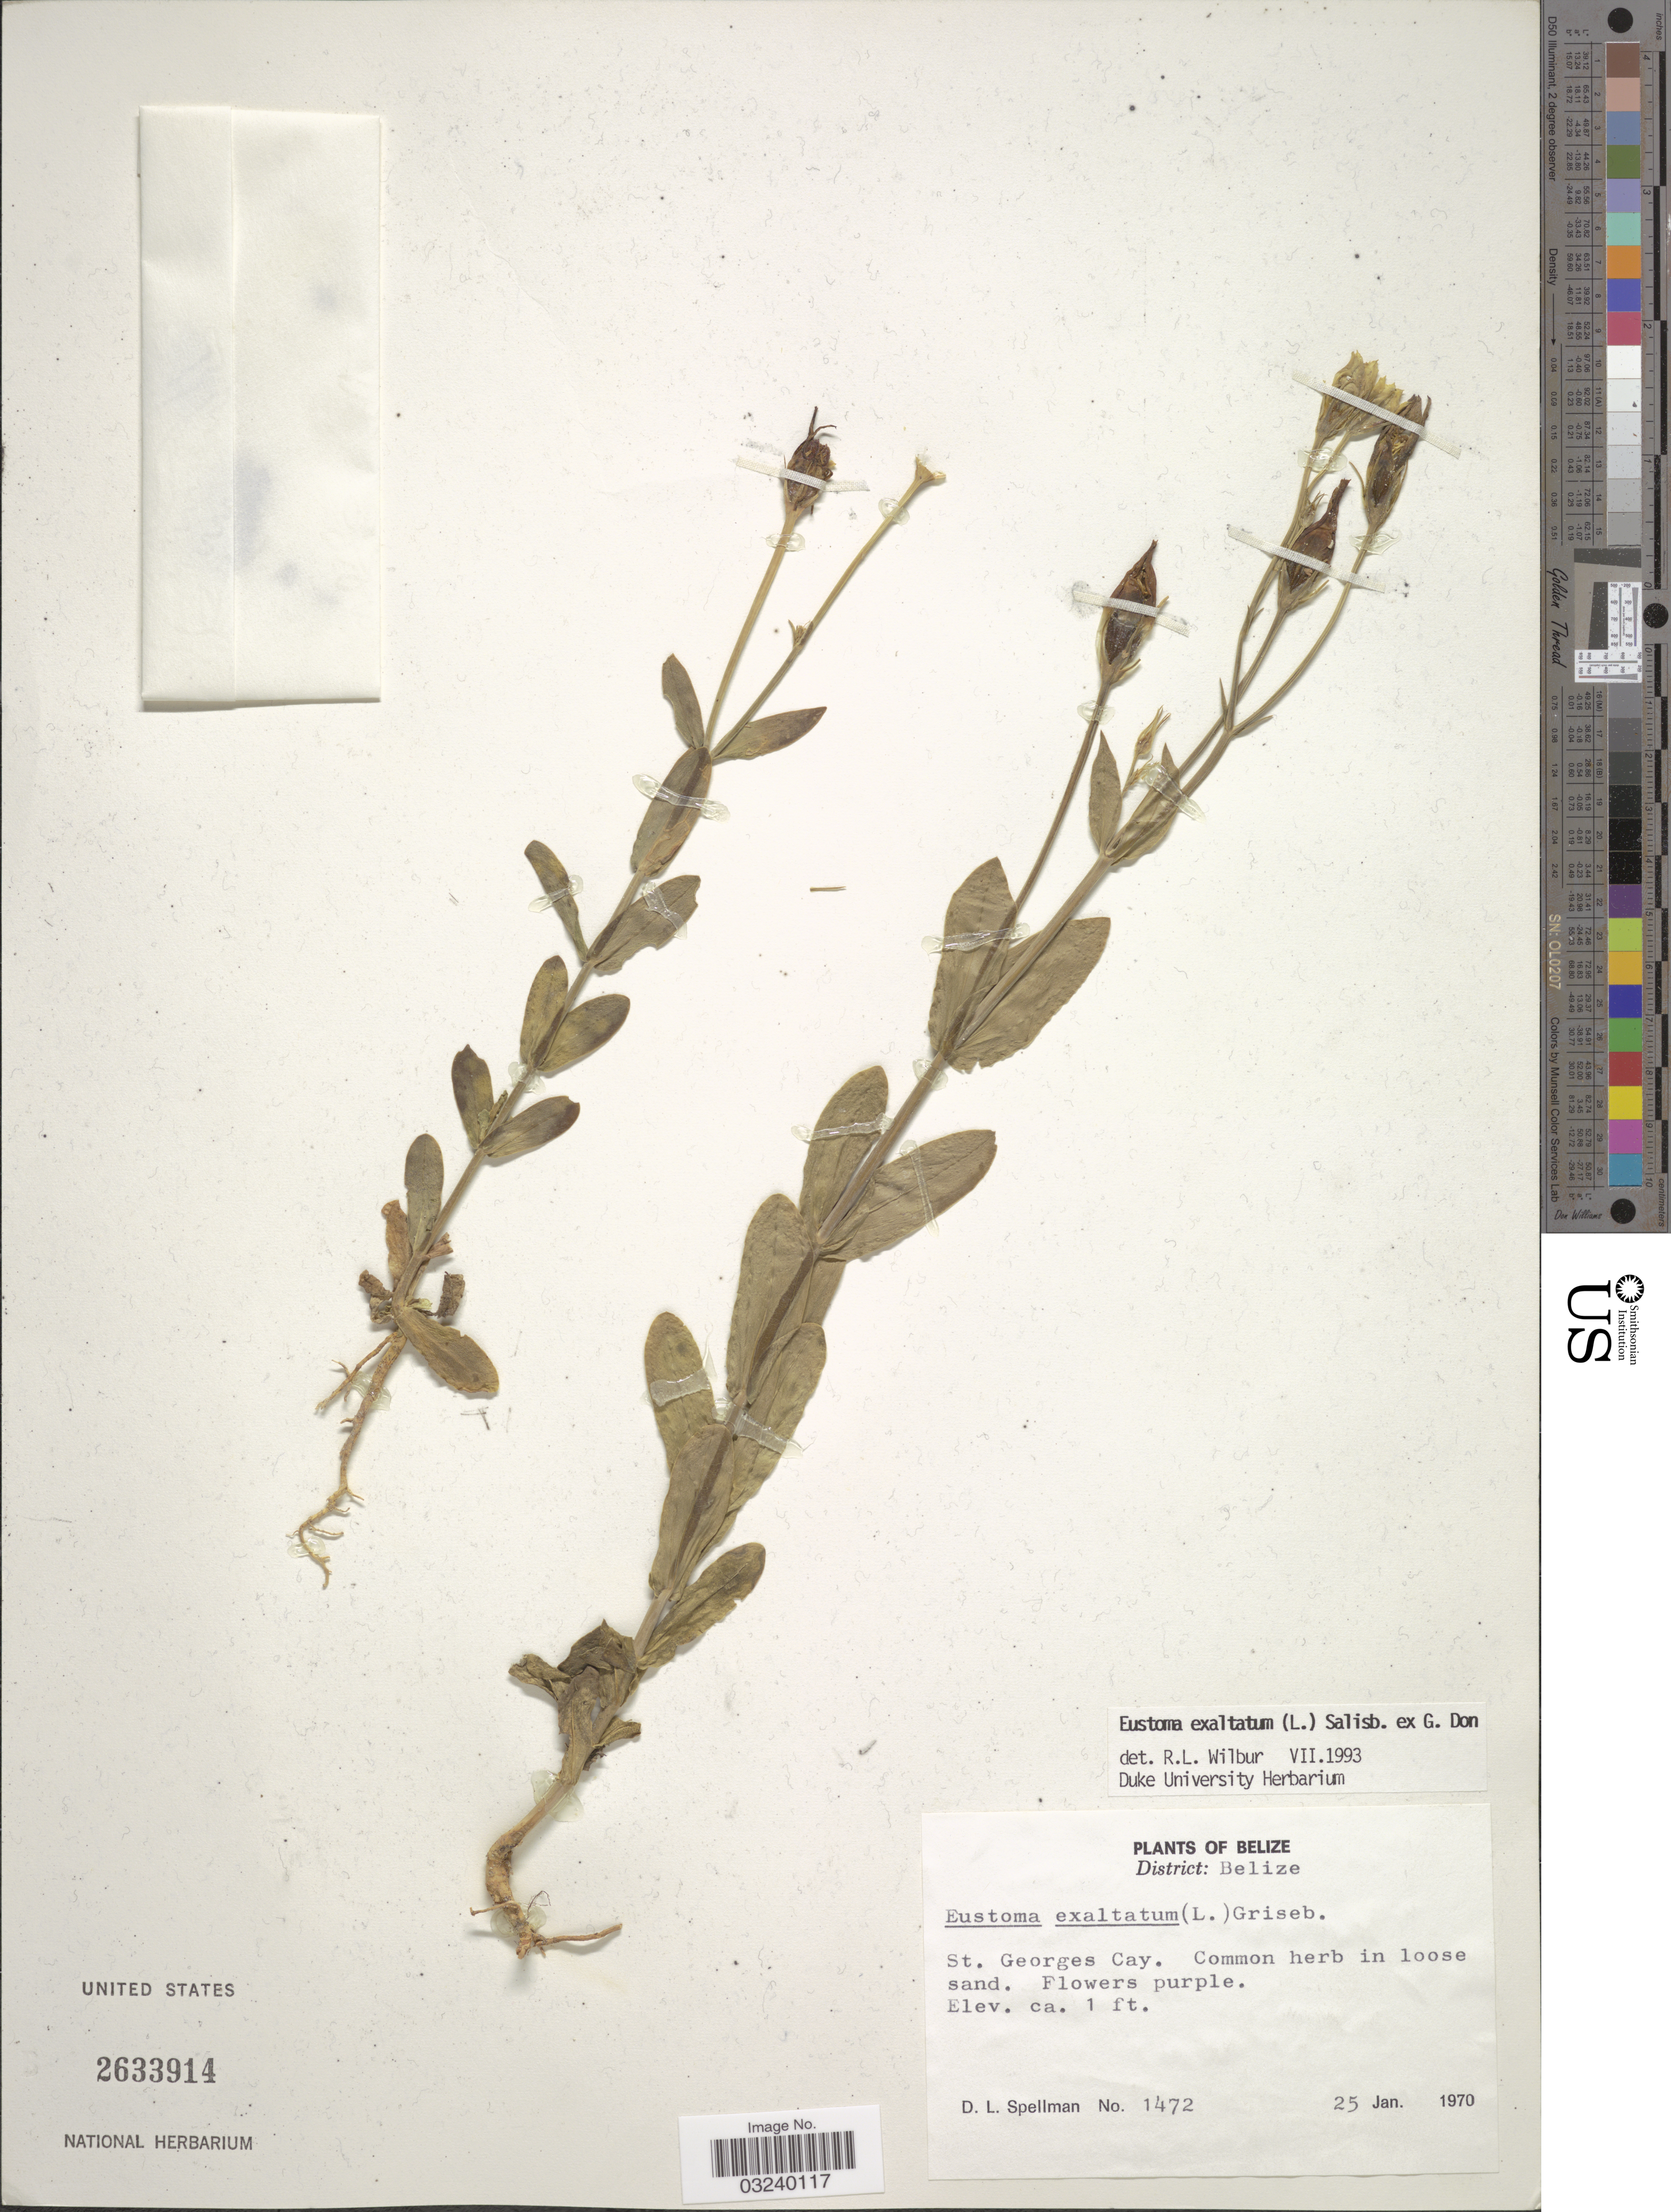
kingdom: Plantae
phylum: Tracheophyta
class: Magnoliopsida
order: Gentianales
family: Gentianaceae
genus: Eustoma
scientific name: Eustoma exaltatum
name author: (L.) Salisb. ex Don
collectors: D. L. Spellman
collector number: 1472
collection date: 1970-01-25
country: Belize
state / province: Belize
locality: District: Belize, St. Georges Cay.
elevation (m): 0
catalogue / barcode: US 2633914